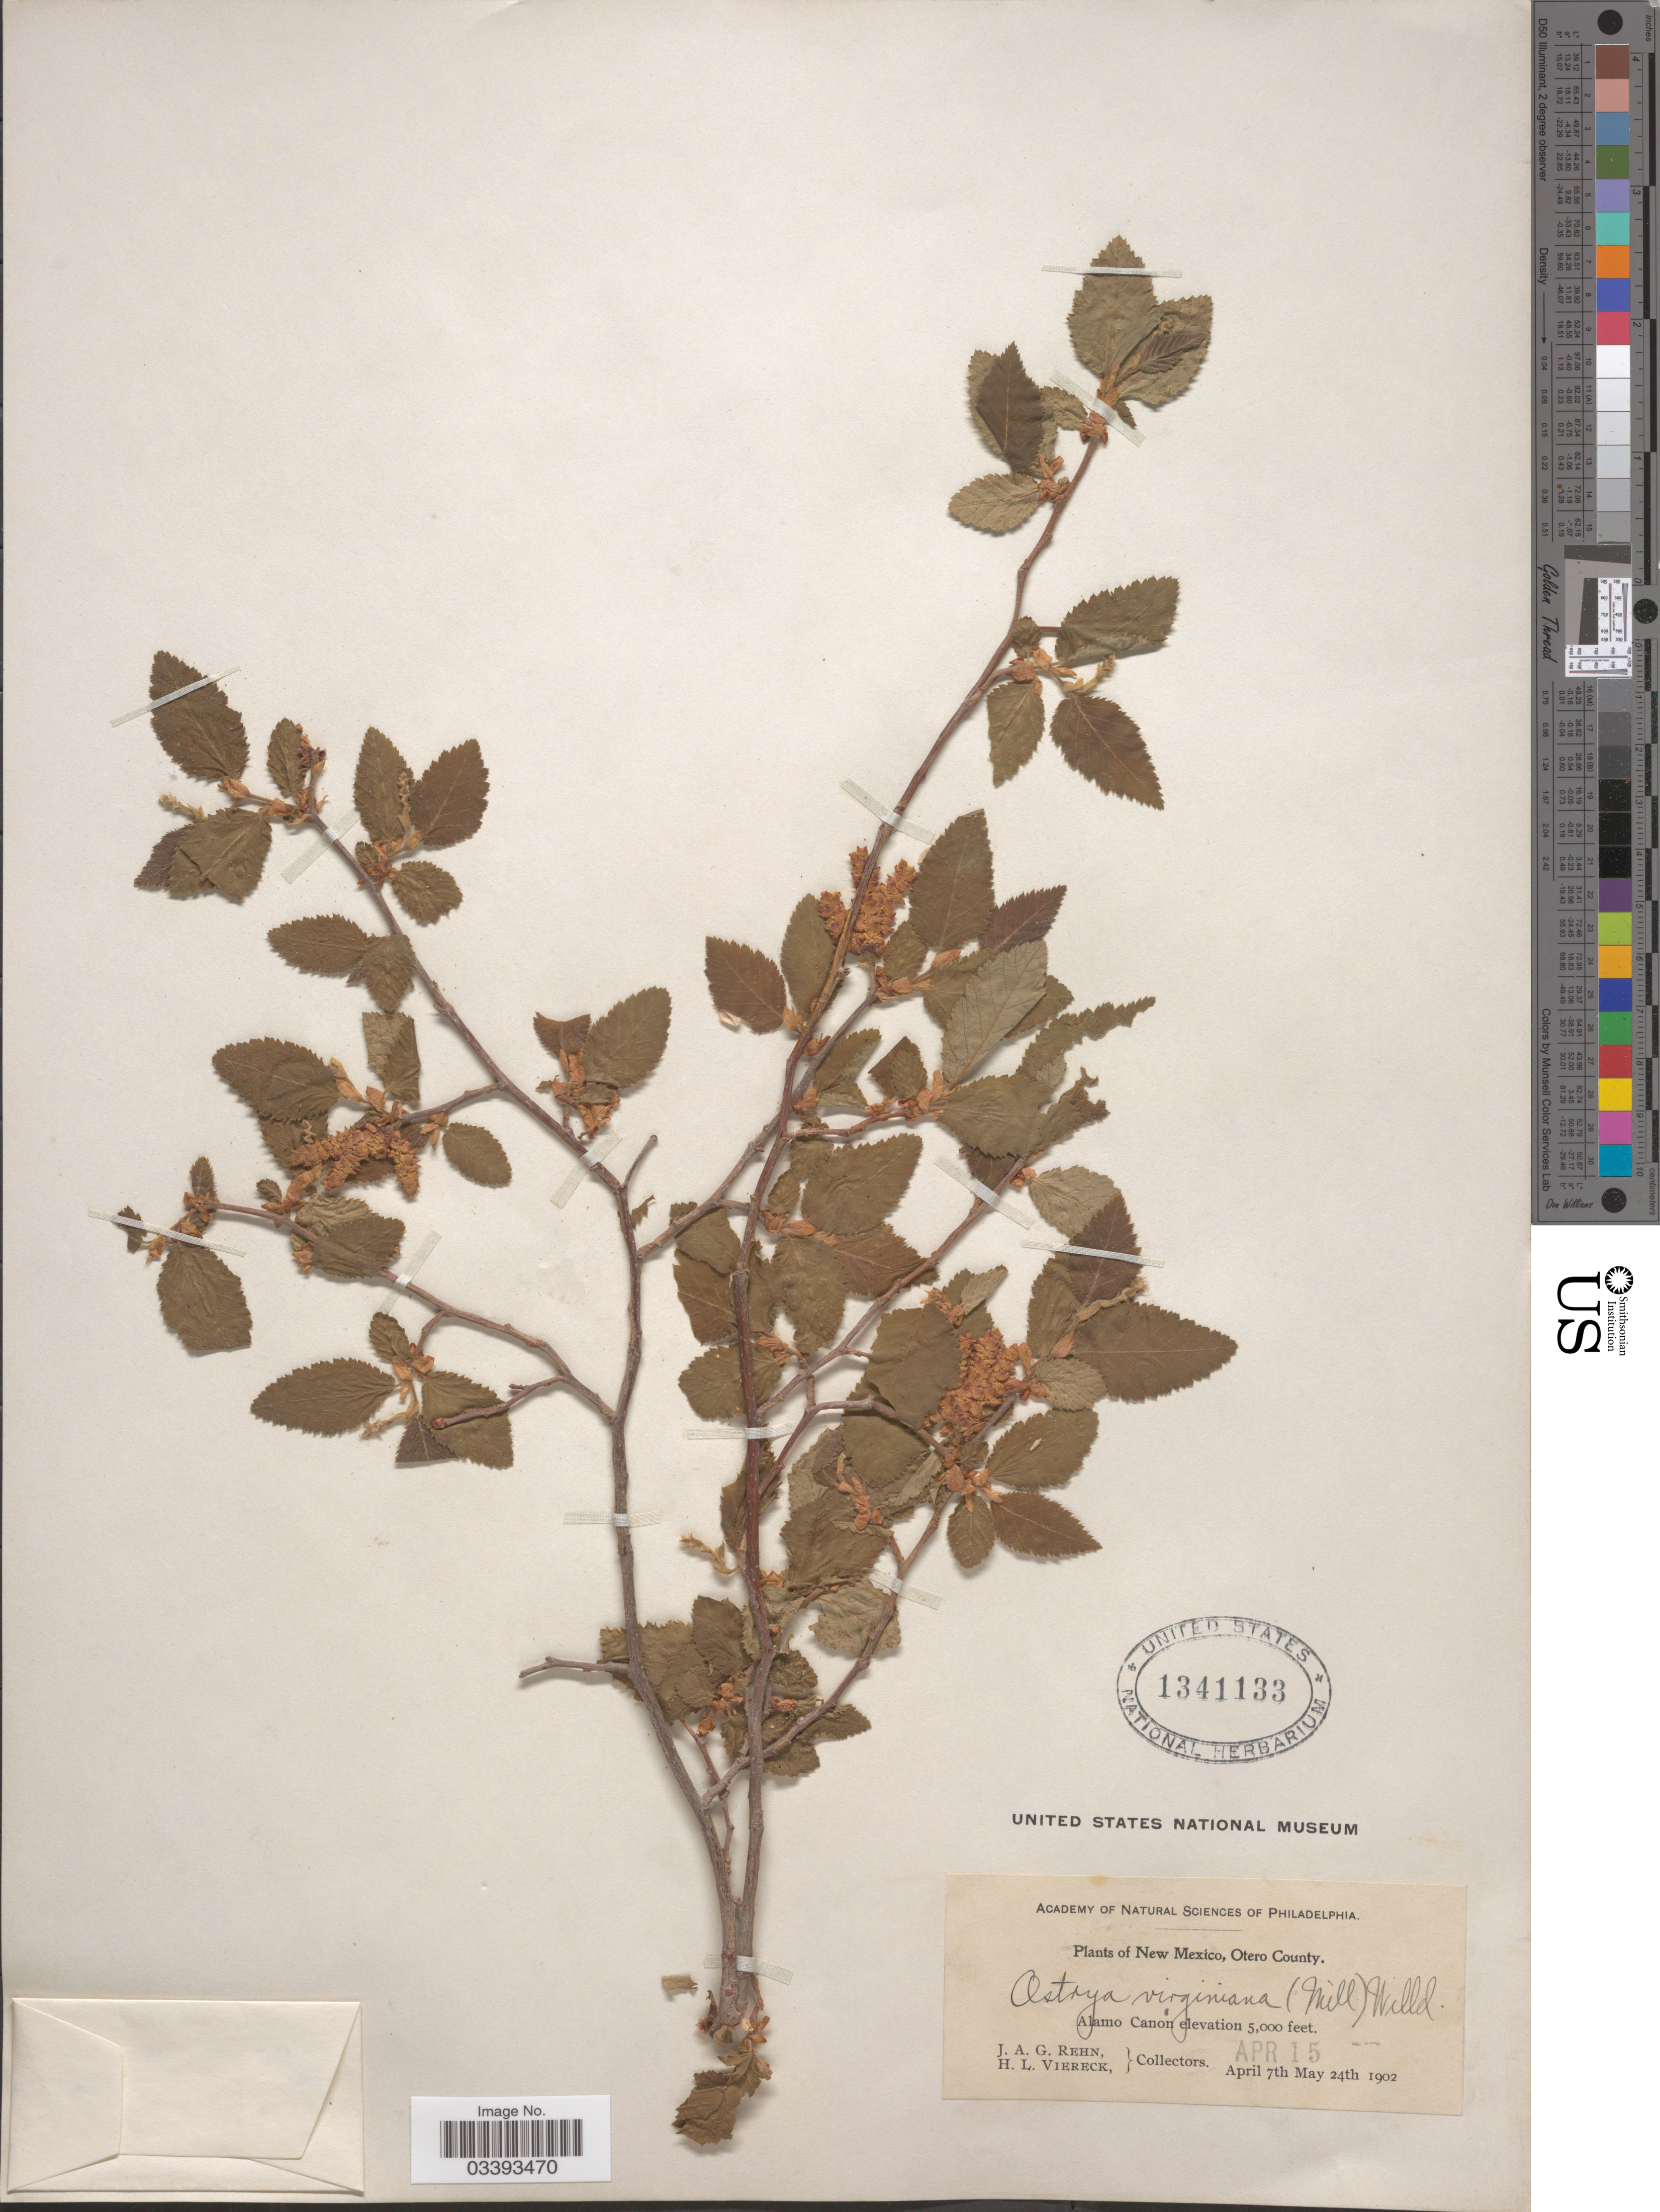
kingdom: Plantae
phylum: Tracheophyta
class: Magnoliopsida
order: Fagales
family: Betulaceae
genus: Ostrya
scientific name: Ostrya knowltoni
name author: Coville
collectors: J. Rehn & H. L. Viereck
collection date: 1902-04-15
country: United States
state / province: New Mexico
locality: Otero County. Alamo Canon.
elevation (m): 1524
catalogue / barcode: US 1341133